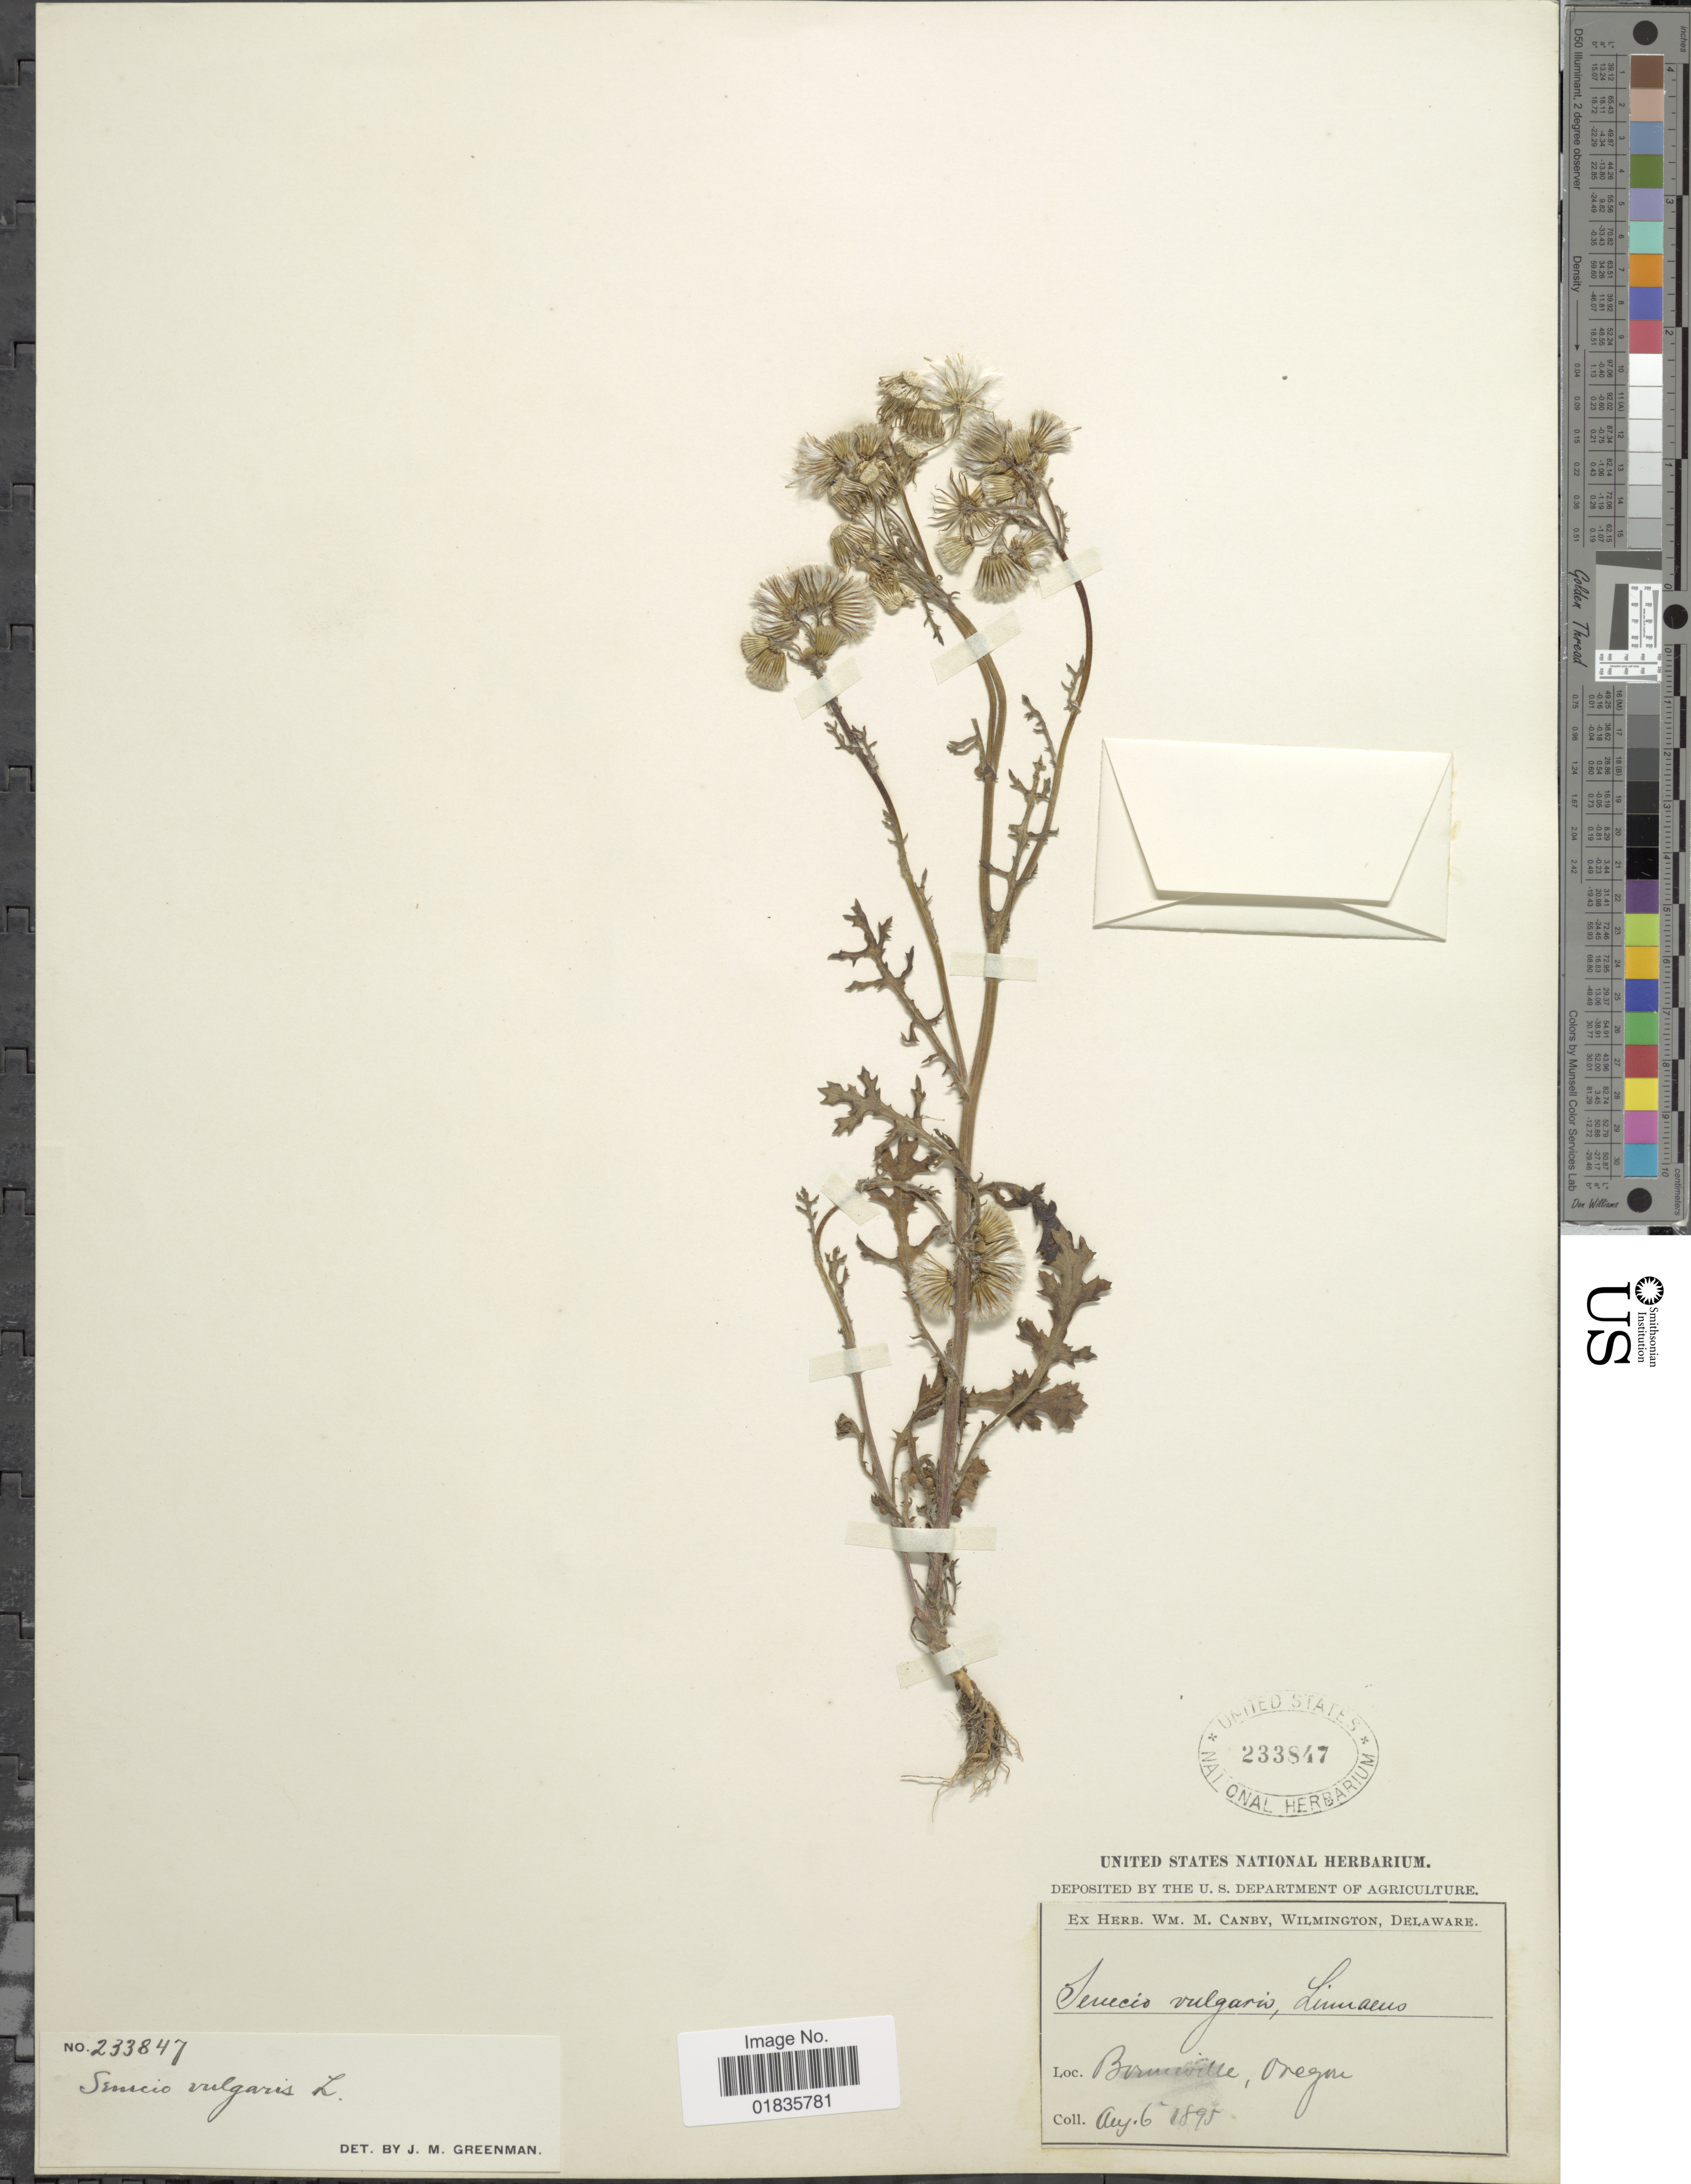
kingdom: Plantae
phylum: Tracheophyta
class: Magnoliopsida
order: Asterales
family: Asteraceae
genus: Senecio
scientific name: Senecio vulgaris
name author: L.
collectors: ex herb. W.M. Canby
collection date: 1895-08-06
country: United States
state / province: Oregon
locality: Bonneville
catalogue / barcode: US 233847